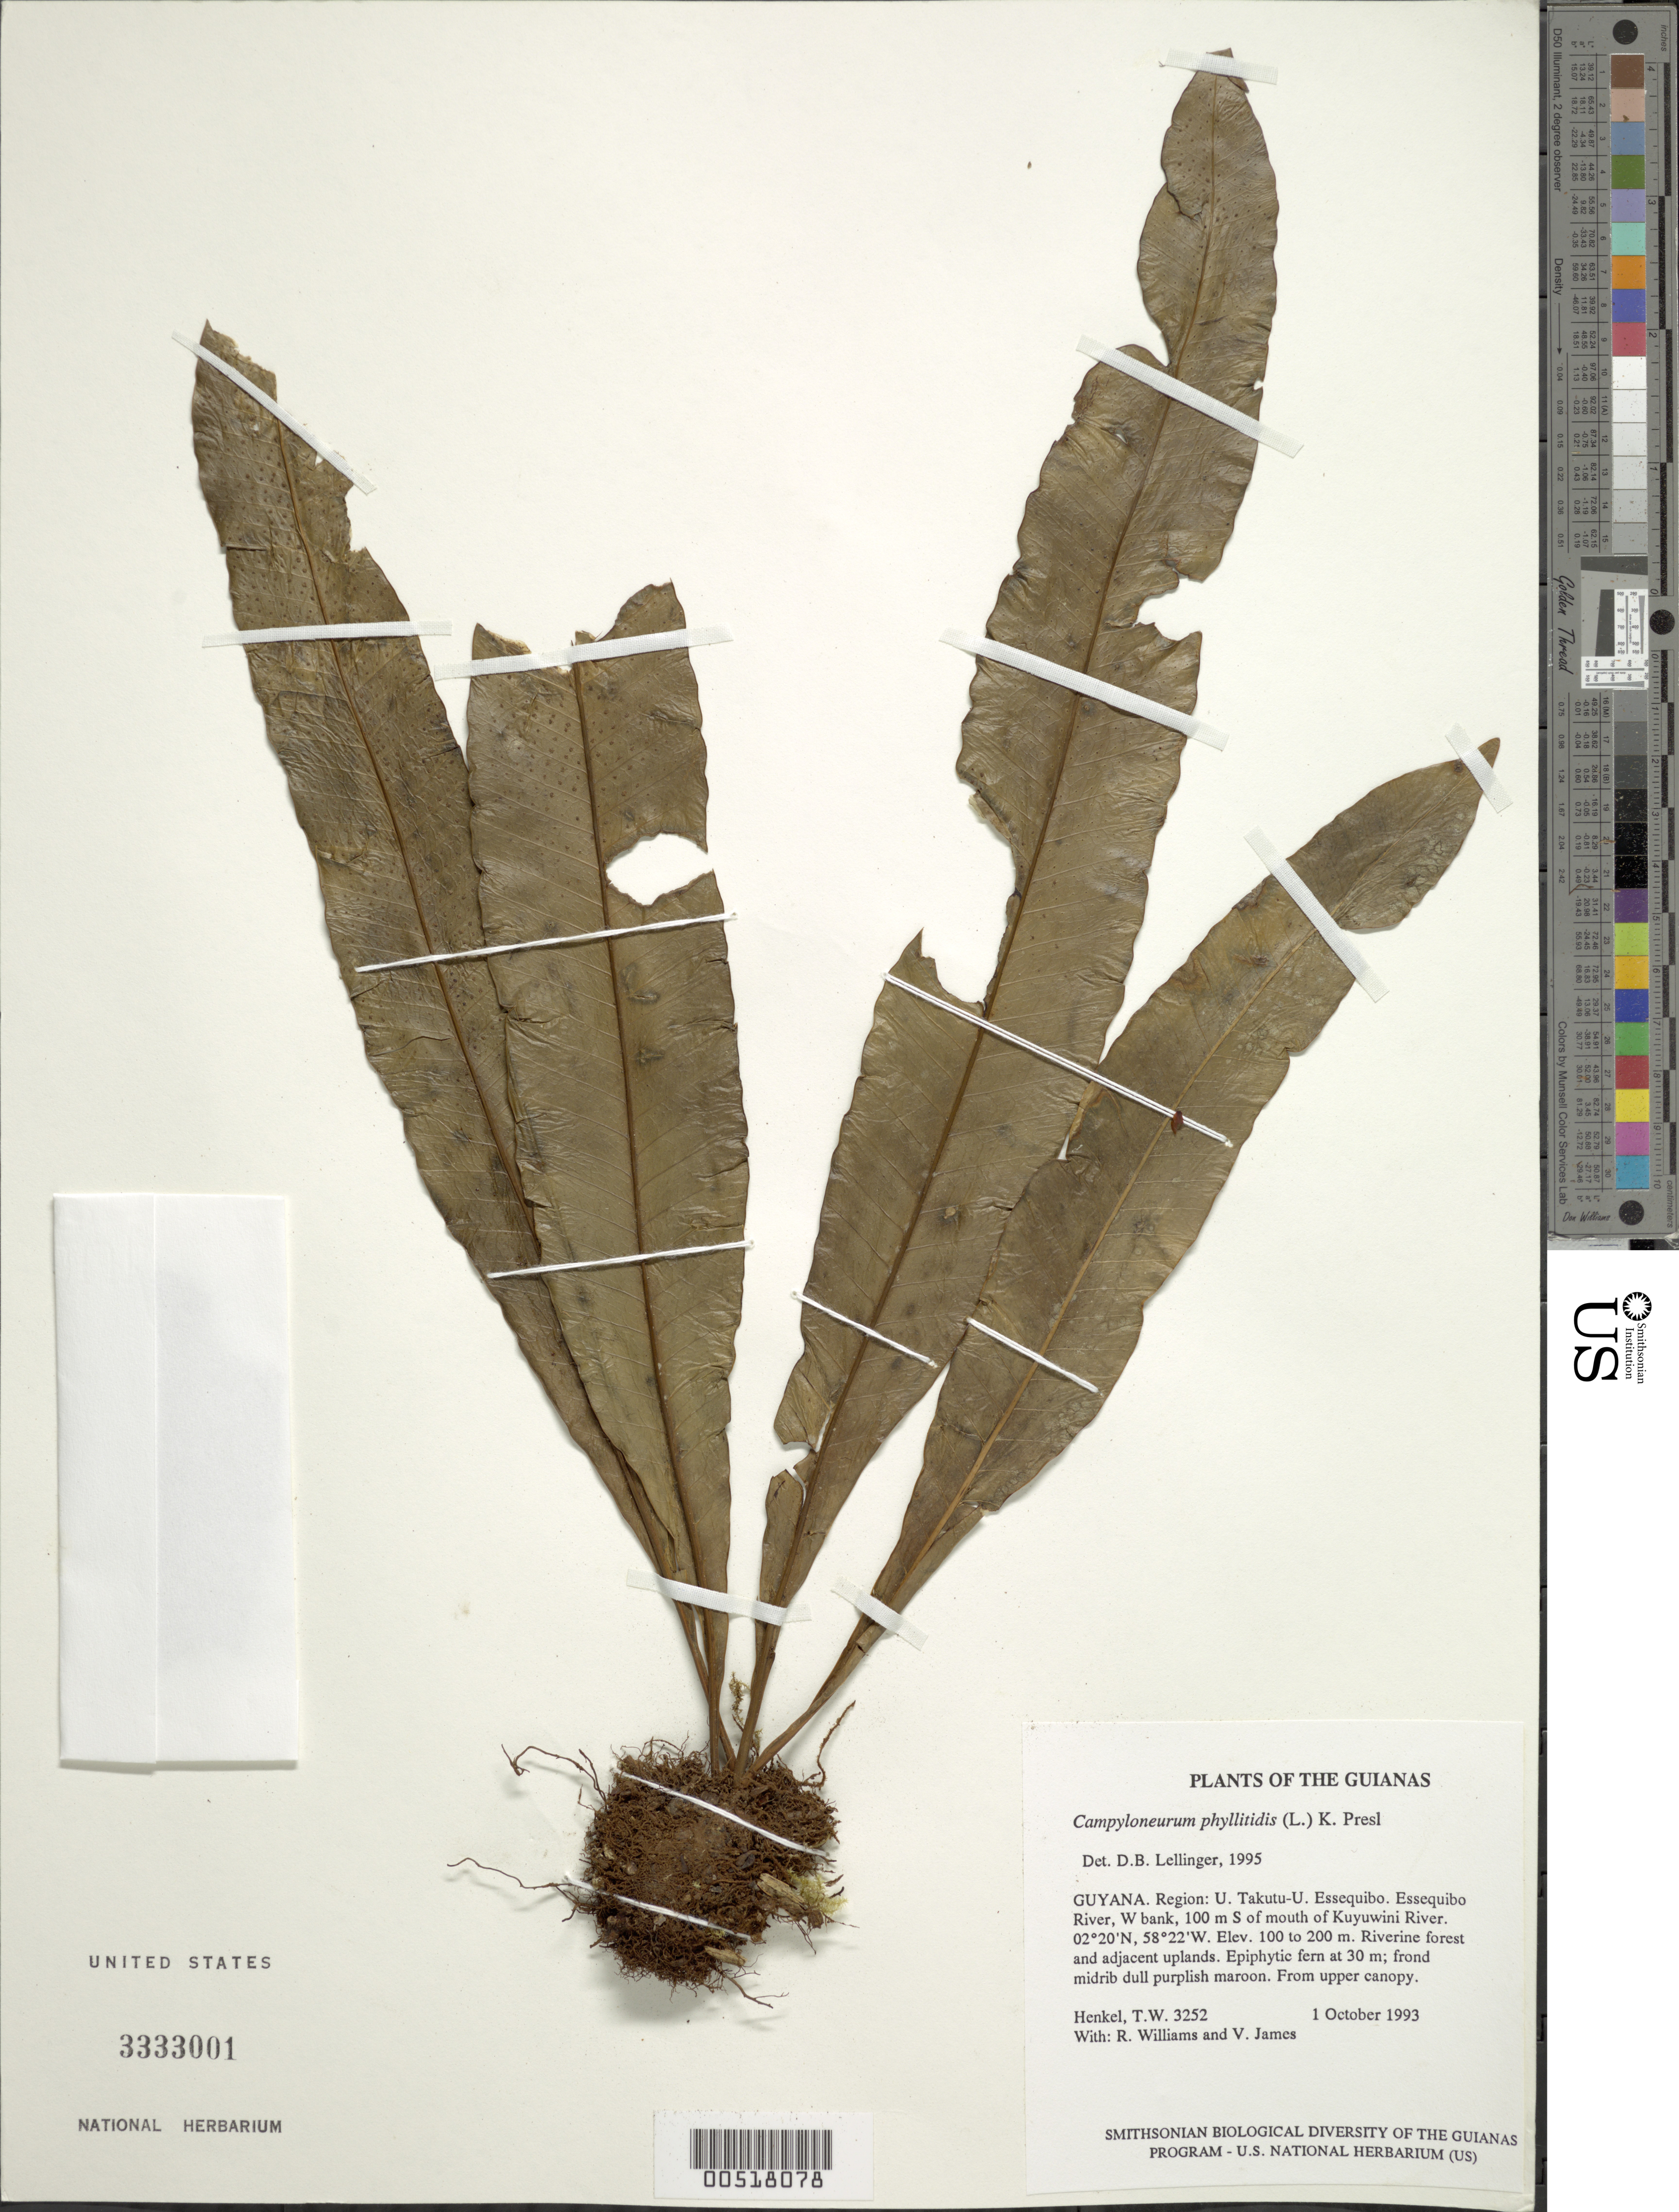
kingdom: Plantae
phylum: Tracheophyta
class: Polypodiopsida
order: Polypodiales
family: Polypodiaceae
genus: Campyloneurum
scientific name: Campyloneurum phyllitidis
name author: (L.) C. Presl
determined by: Lellinger, David B., (BOT), Smithsonian Institution - National Museum of Natural History (UNITED STATES)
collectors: T. Henkel, R. Williams & V. James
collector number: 3252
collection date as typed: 1 October 1993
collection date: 1993-10-01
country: Guyana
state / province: U. Takutu-U. Essequibo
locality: Essequibo River, W bank, 100 m S of mouth of Kuyuwini River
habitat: Riverine forest and adjacent uplands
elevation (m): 100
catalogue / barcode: US 3333301